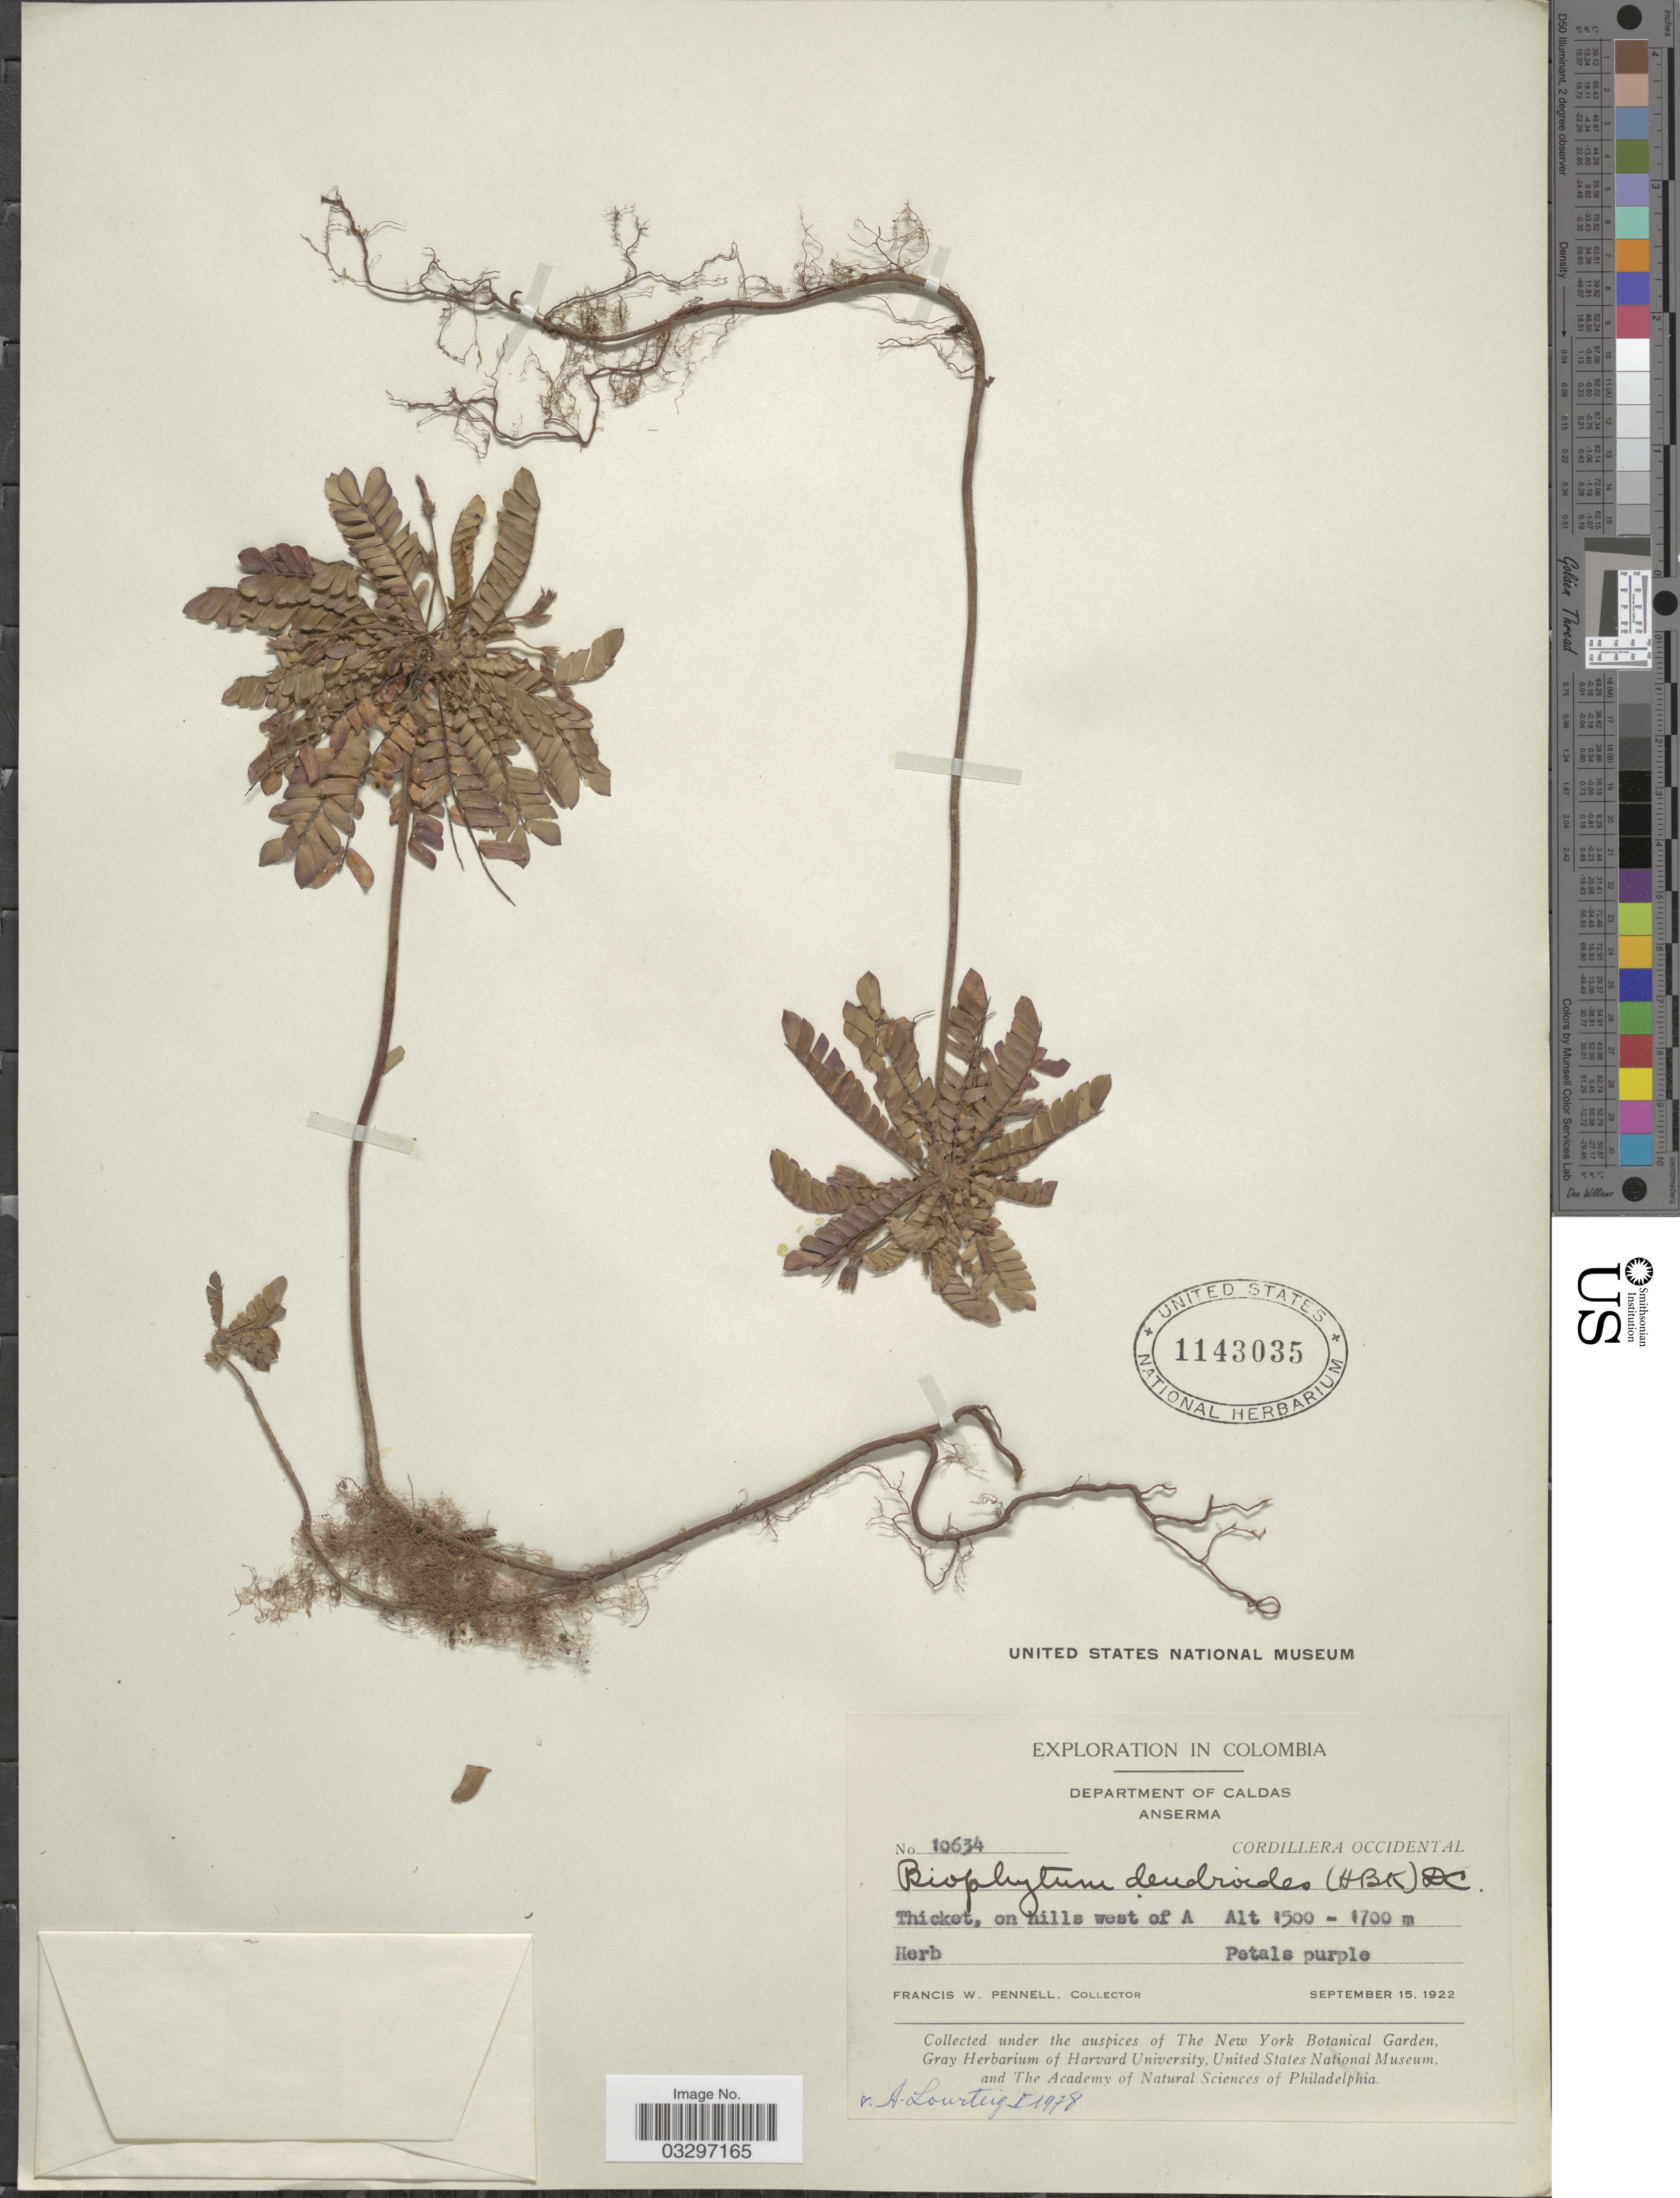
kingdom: Plantae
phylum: Tracheophyta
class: Magnoliopsida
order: Oxalidales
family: Oxalidaceae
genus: Biophytum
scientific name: Biophytum dendroides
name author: (Kunth) DC.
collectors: F. W. Pennell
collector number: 10634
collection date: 1922-09-15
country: Colombia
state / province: Caldas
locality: Department of Caldas, Anserma, Cordillera Occidental, Thicket, on hills west of A.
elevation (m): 1500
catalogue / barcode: US 1143035